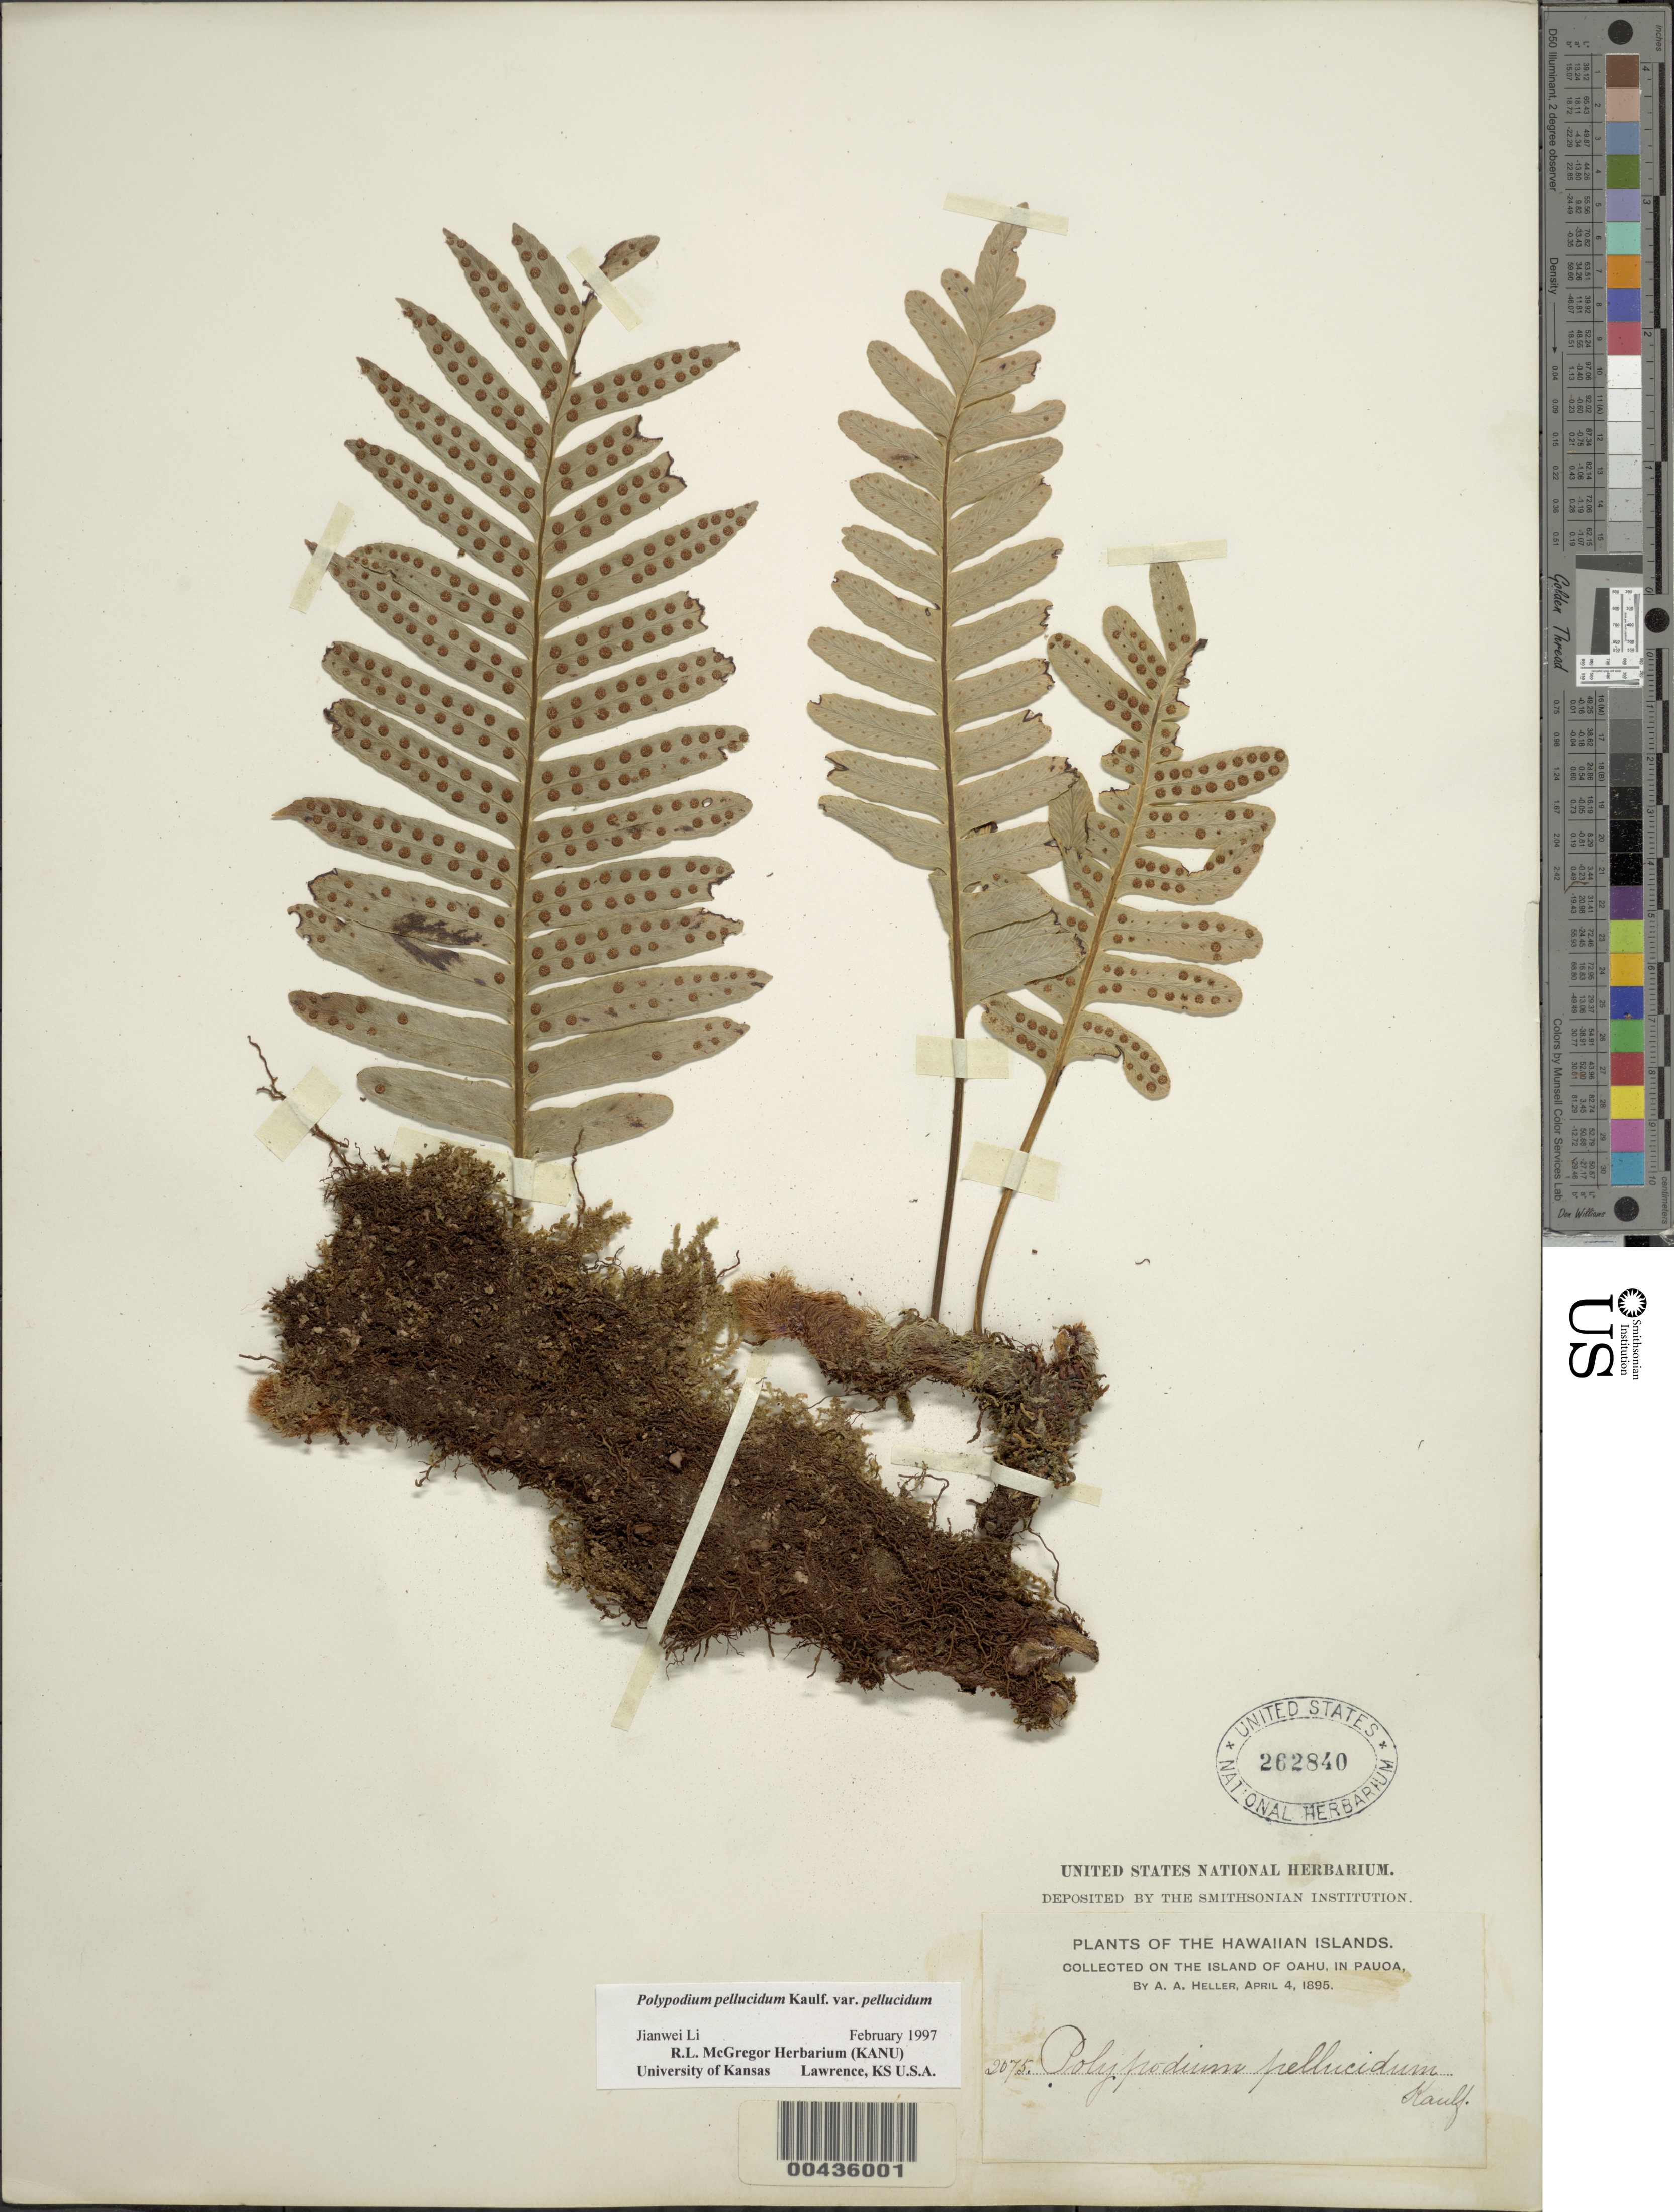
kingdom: Plantae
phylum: Tracheophyta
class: Polypodiopsida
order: Polypodiales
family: Polypodiaceae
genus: Polypodium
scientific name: Polypodium pellucidum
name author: Kaulf.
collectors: A. A. Heller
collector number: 2075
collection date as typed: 4 Apr 1895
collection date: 1895-04-04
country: United States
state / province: Hawaii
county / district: Honolulu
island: Oahu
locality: Oahu, in Pauoa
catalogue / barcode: US 262840